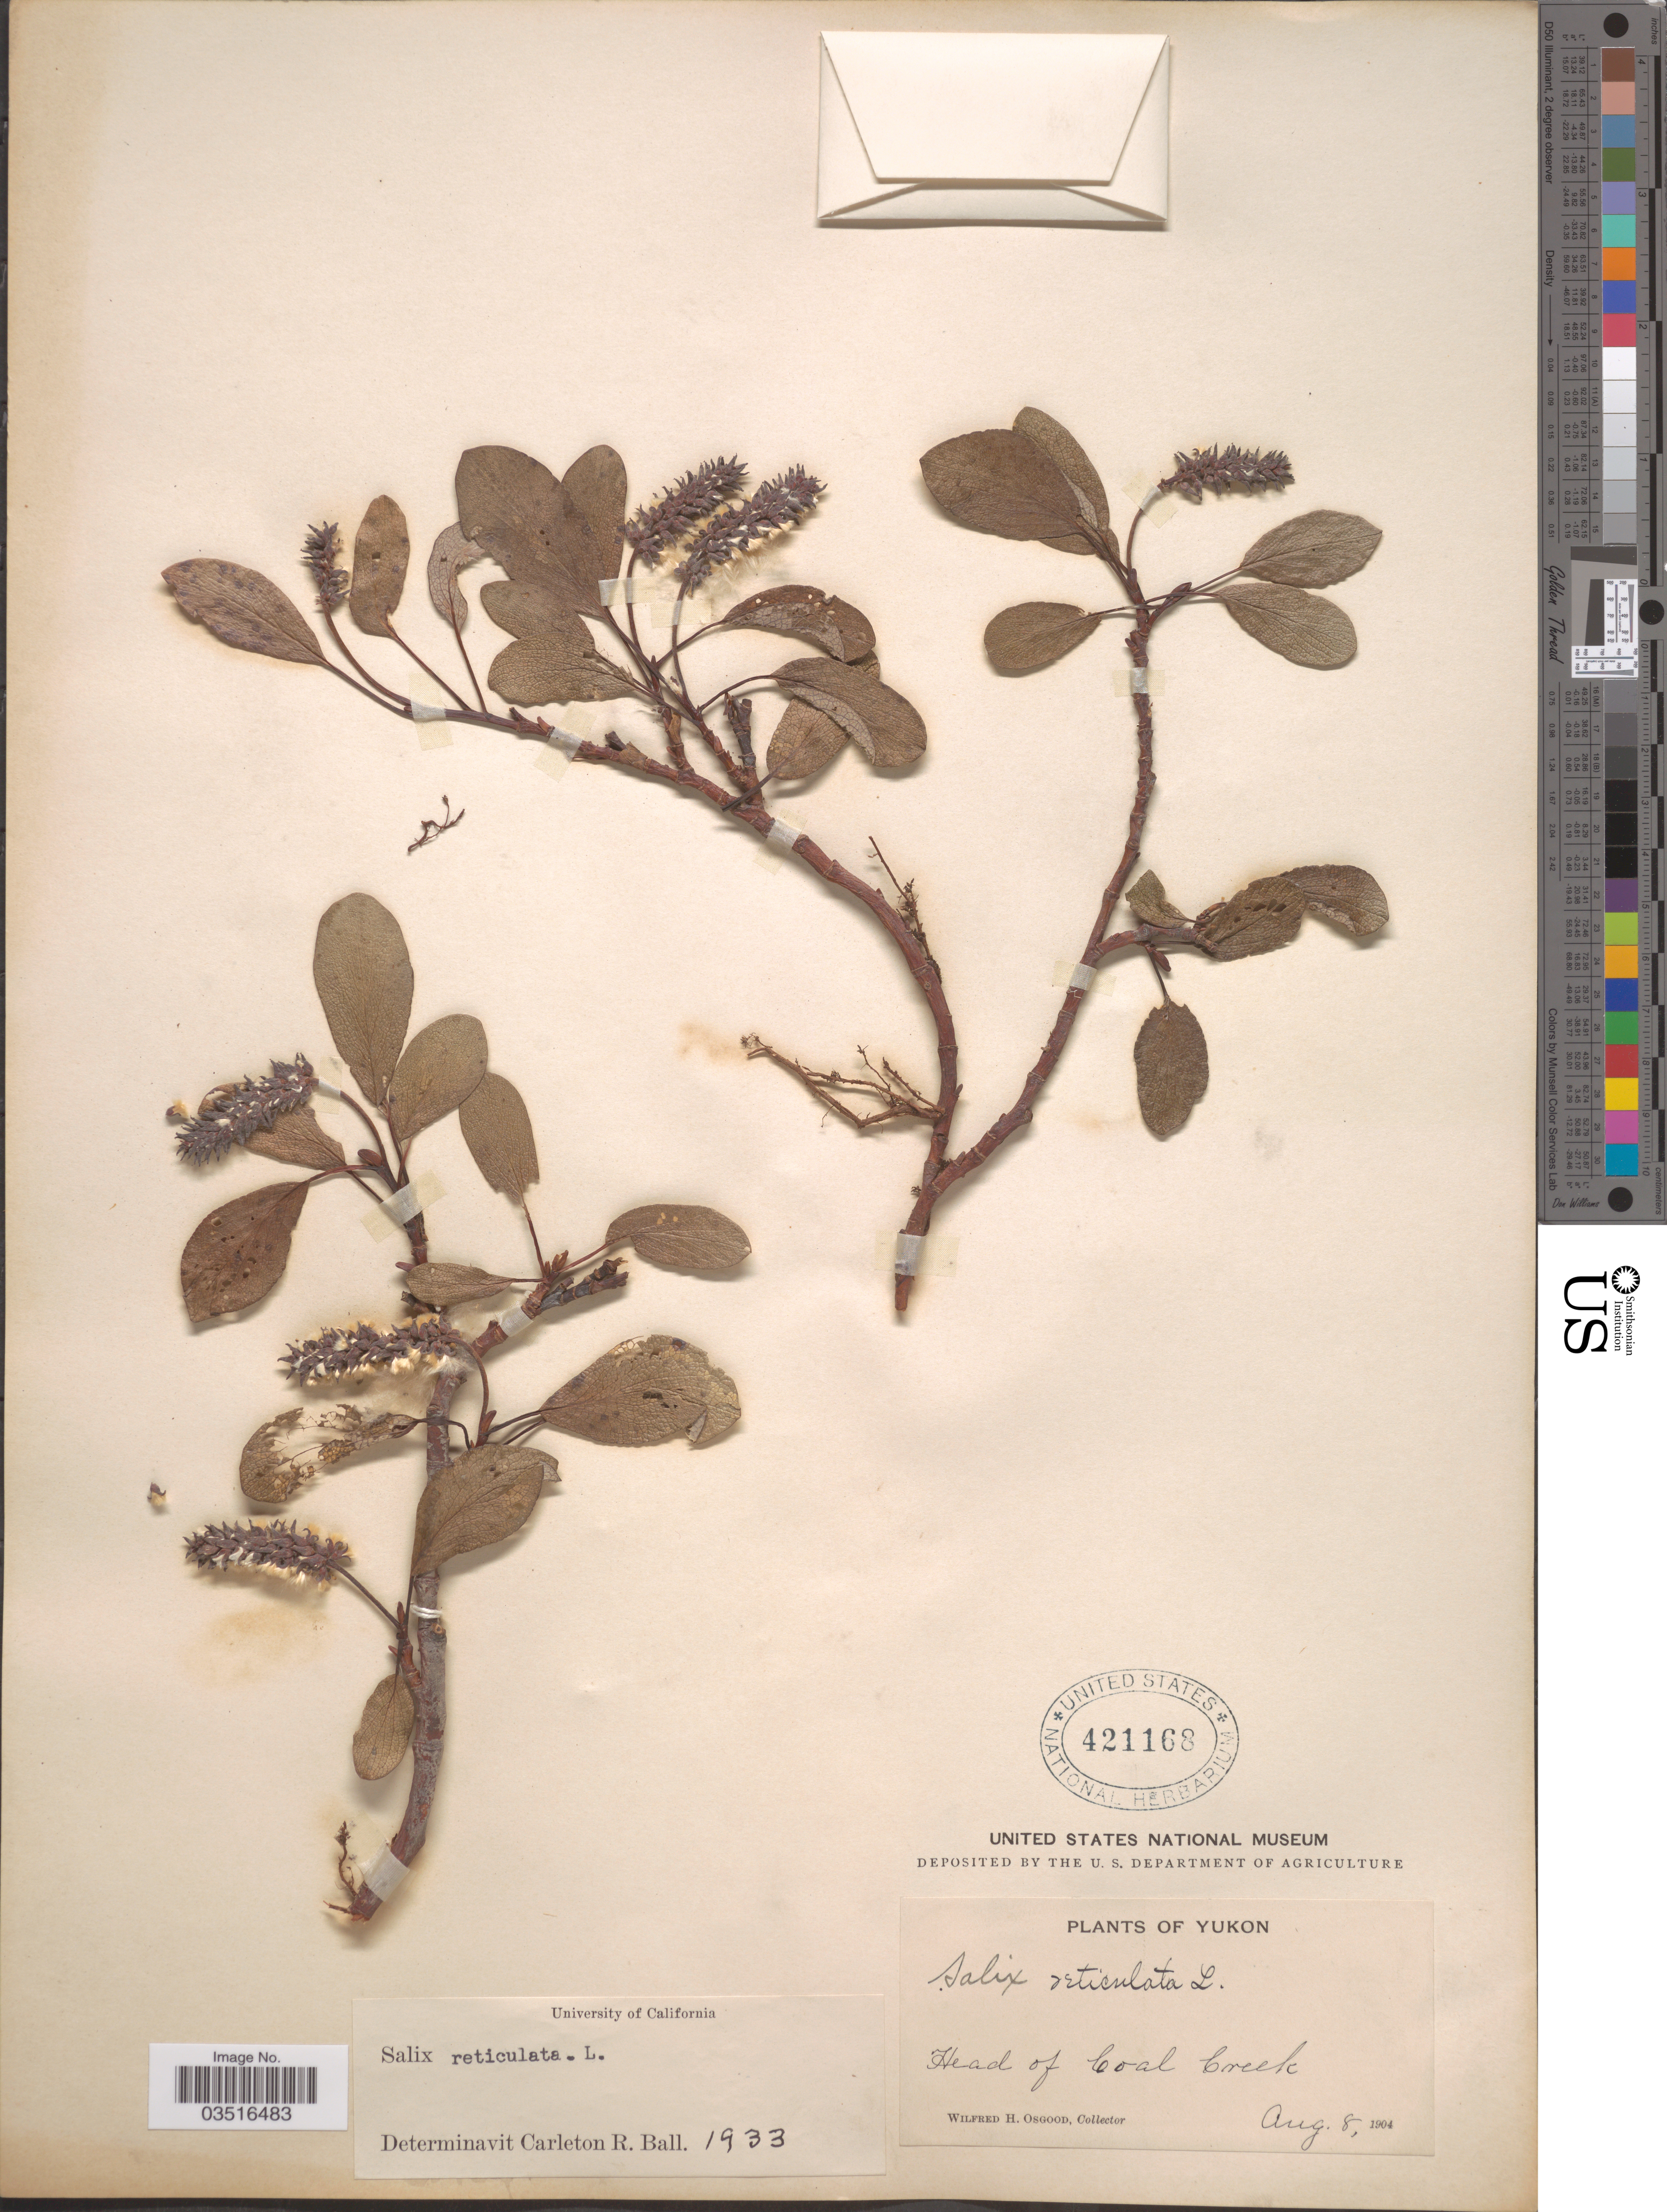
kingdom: Plantae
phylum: Tracheophyta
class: Magnoliopsida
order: Malpighiales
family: Salicaceae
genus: Salix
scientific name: Salix reticulata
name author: L.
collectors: W. Osgood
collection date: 1904-08-08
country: Canada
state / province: Yukon Territory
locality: Yukon. Head of Coal Creek.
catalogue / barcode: US 421168